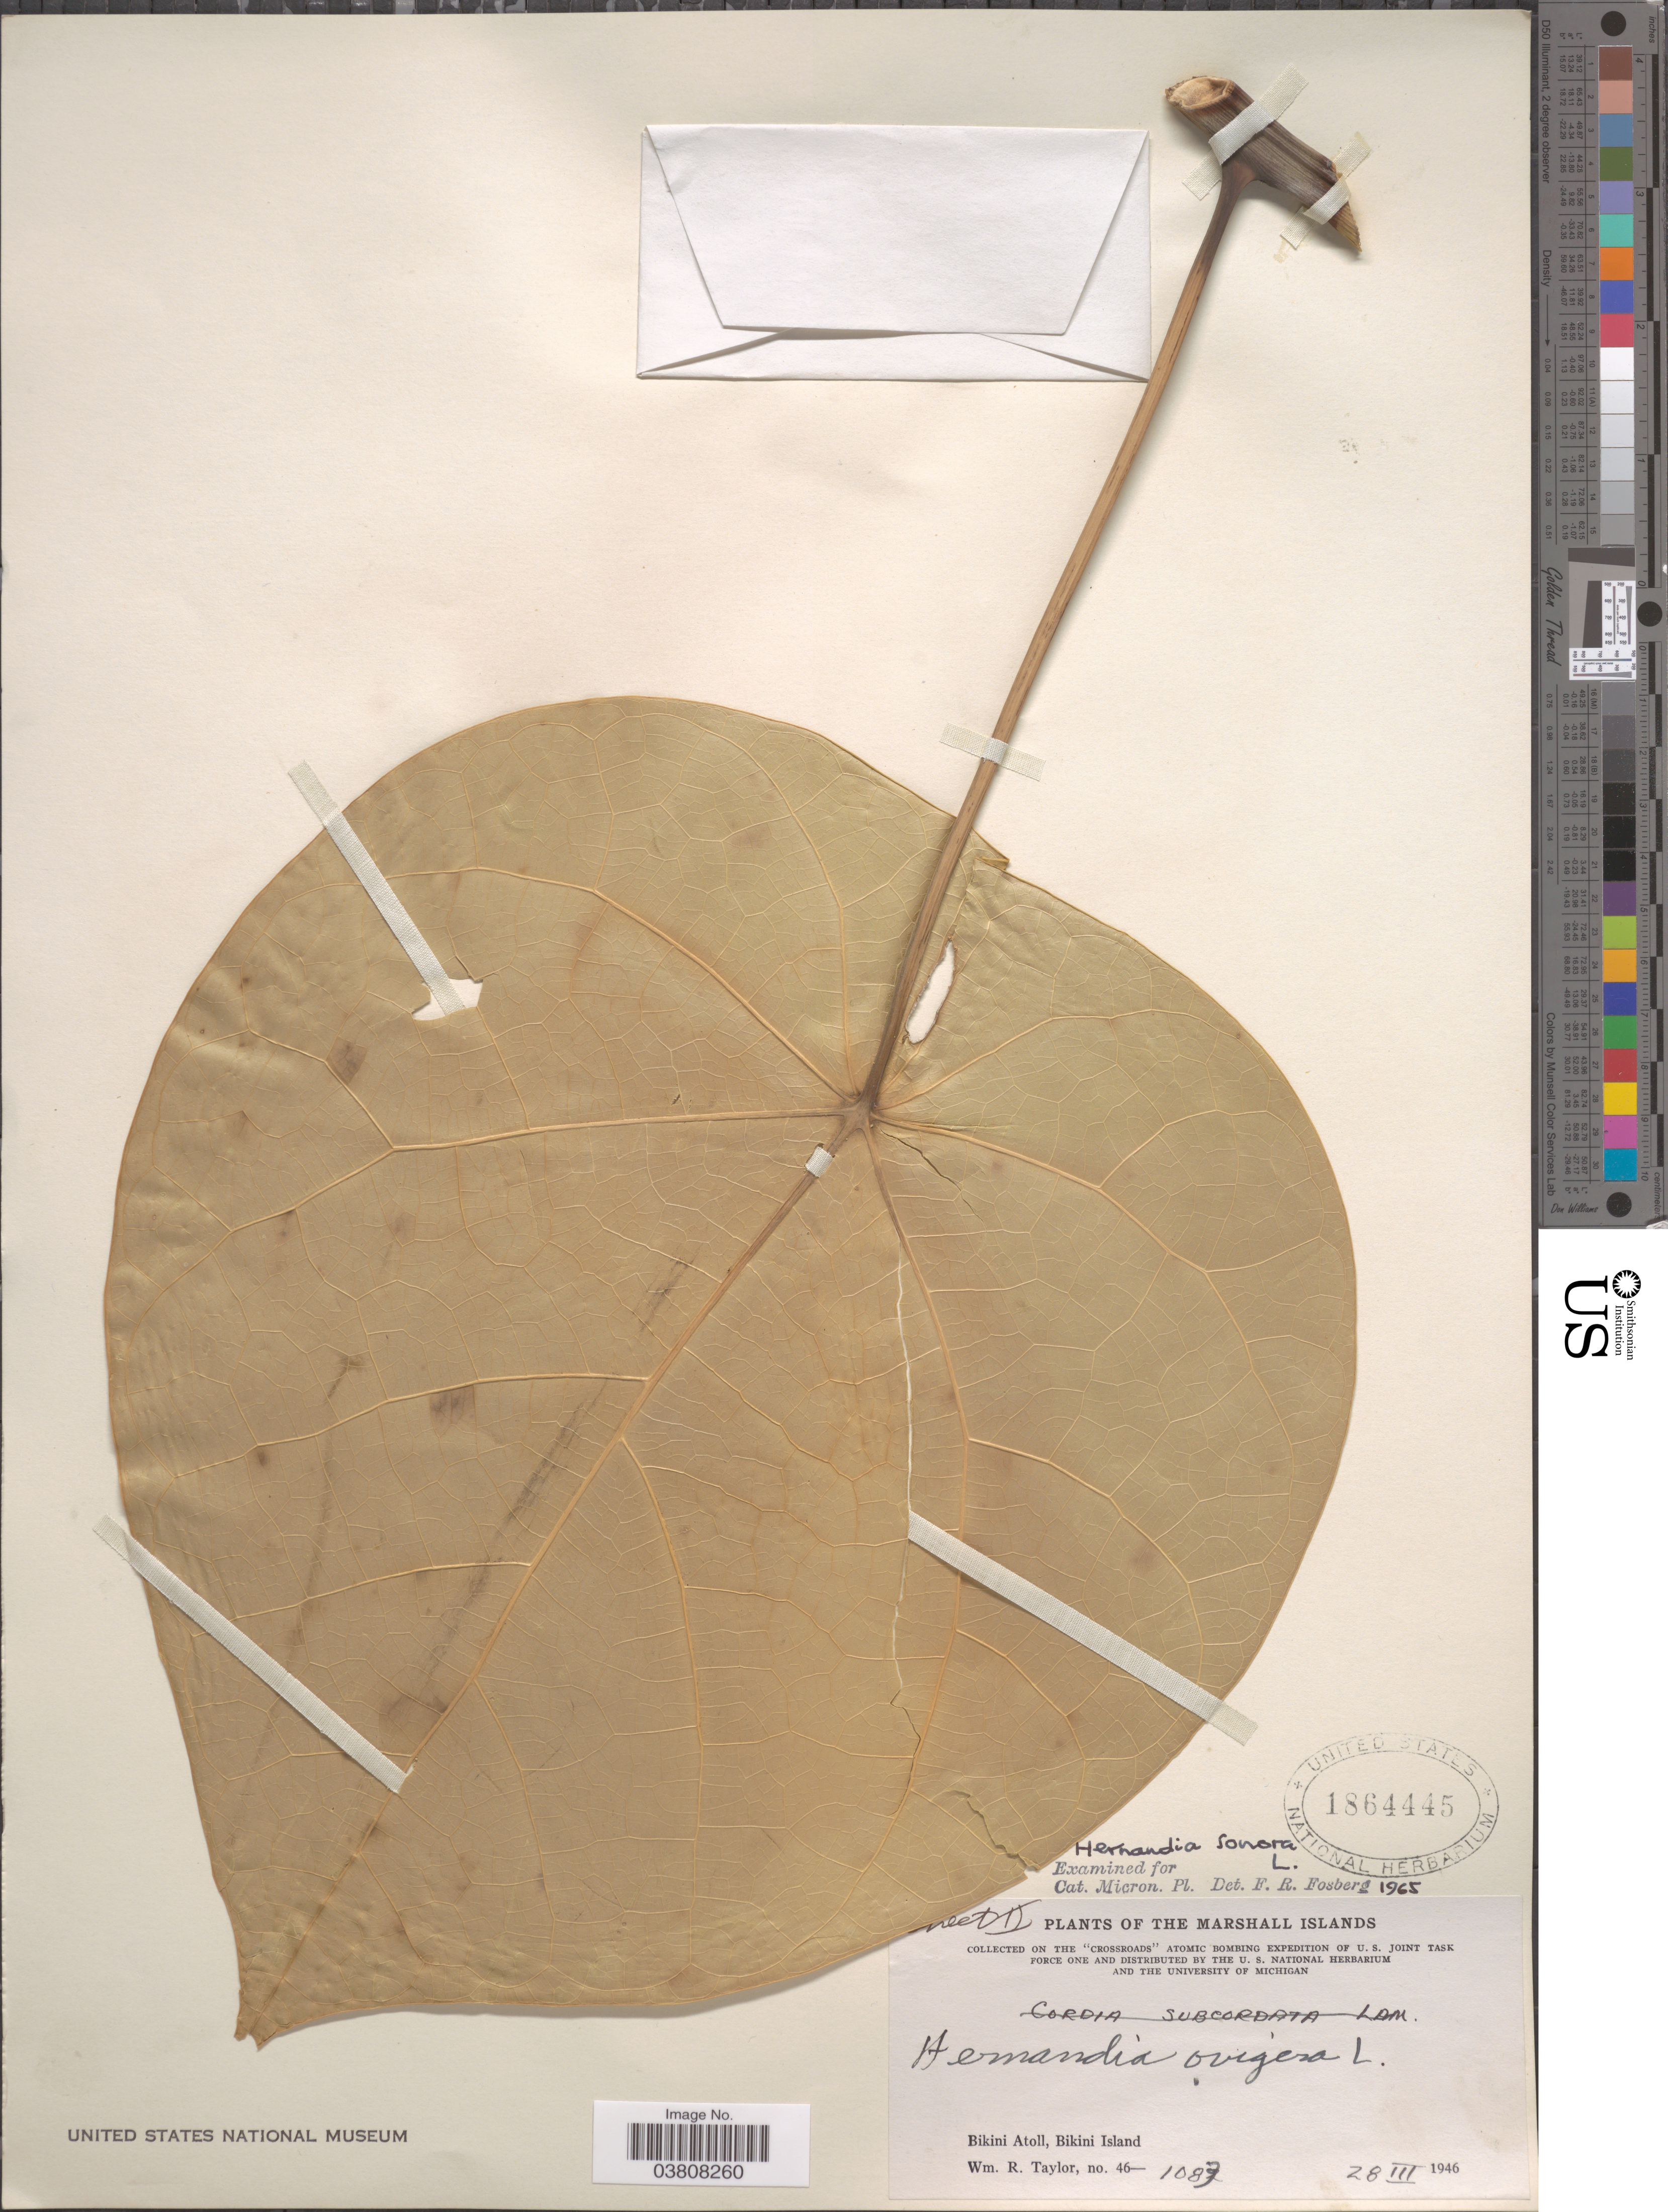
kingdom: Plantae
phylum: Tracheophyta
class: Magnoliopsida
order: Laurales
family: Hernandiaceae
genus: Hernandia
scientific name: Hernandia ovigera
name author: L.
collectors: W. R. Taylor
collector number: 46-1087*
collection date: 1946-03-28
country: Marshall Islands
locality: Bikini Atoll, Bikini Island.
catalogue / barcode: US 1864445